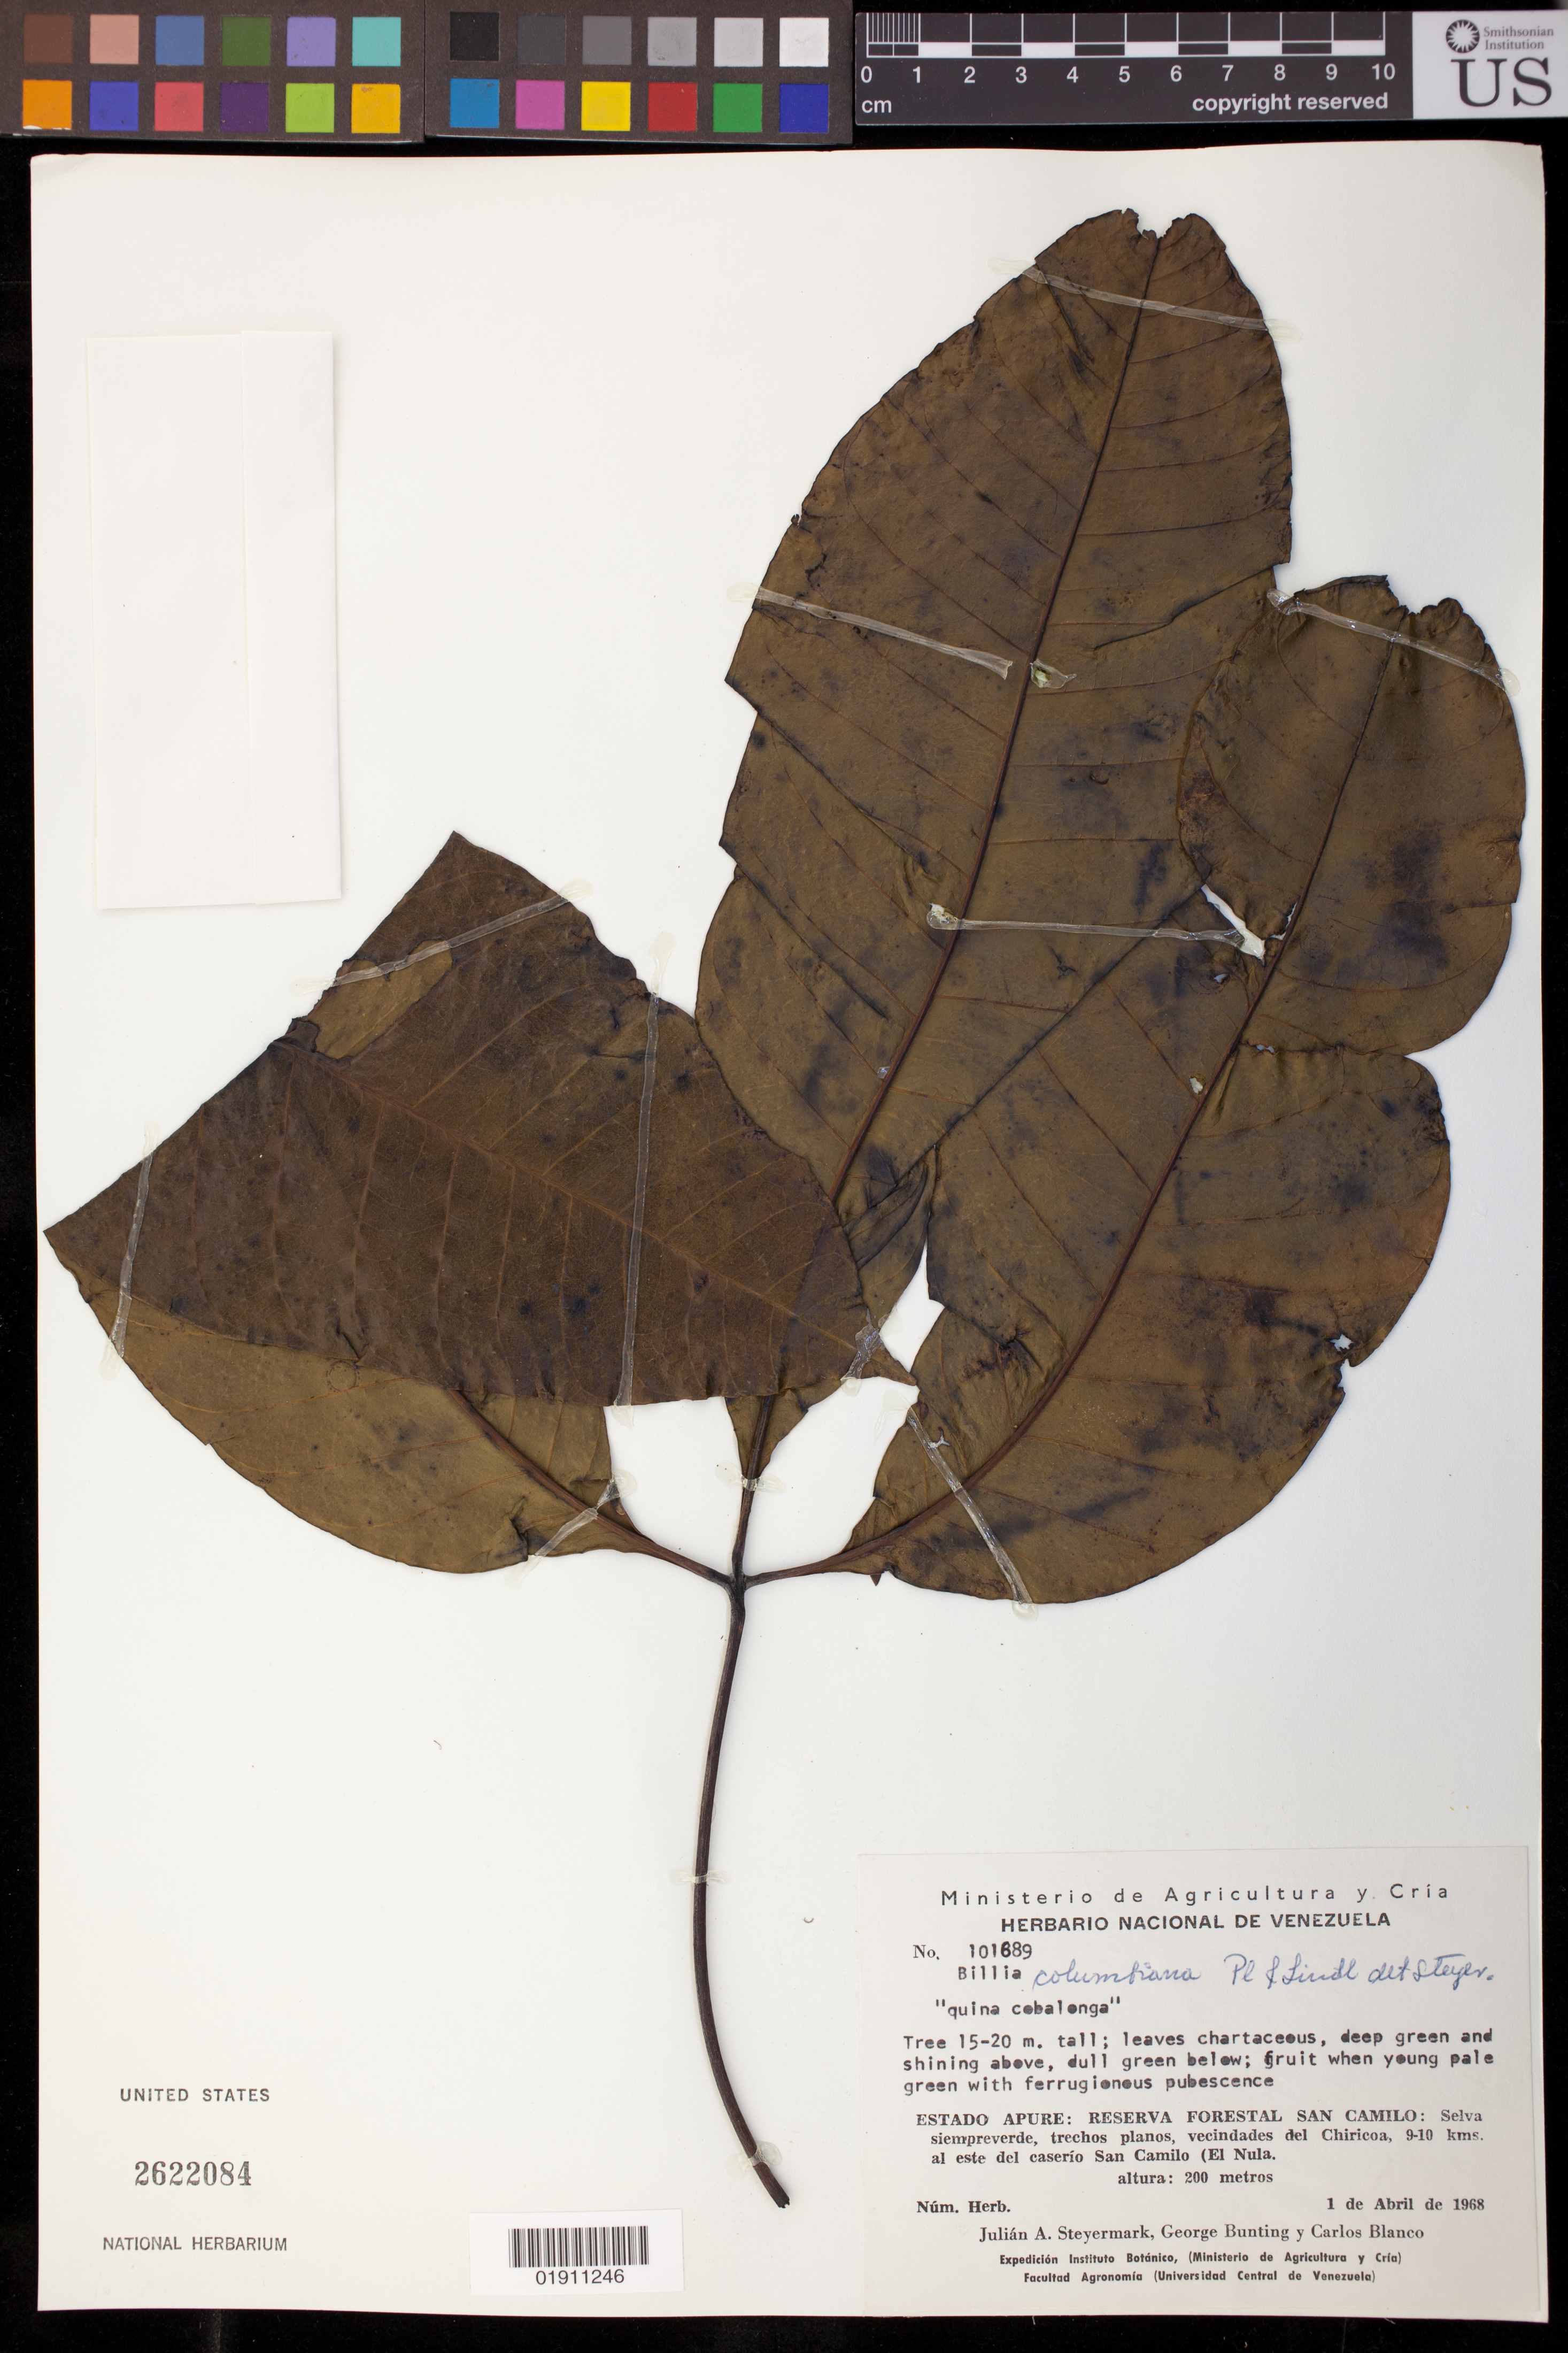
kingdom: Plantae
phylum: Tracheophyta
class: Magnoliopsida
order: Sapindales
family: Sapindaceae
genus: Billia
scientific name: Billia rosea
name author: (Planch. & Linden) C. Ulloa & P.M. Jørg.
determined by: Acevedo-Rodríguez, P., (BOT), Smithsonian Institution - National Museum of Natural History (UNITED STATES)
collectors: J. Steyermark, G. S. Bunting & C. A. Blanco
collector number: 101689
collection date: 1968-04-01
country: Venezuela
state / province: Apure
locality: Reserva Forestal San Camilo: vecindades del Chiricoa, 9-10 kms. al este del caserio San Camilo, El Nula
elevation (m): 200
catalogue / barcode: US 2622084